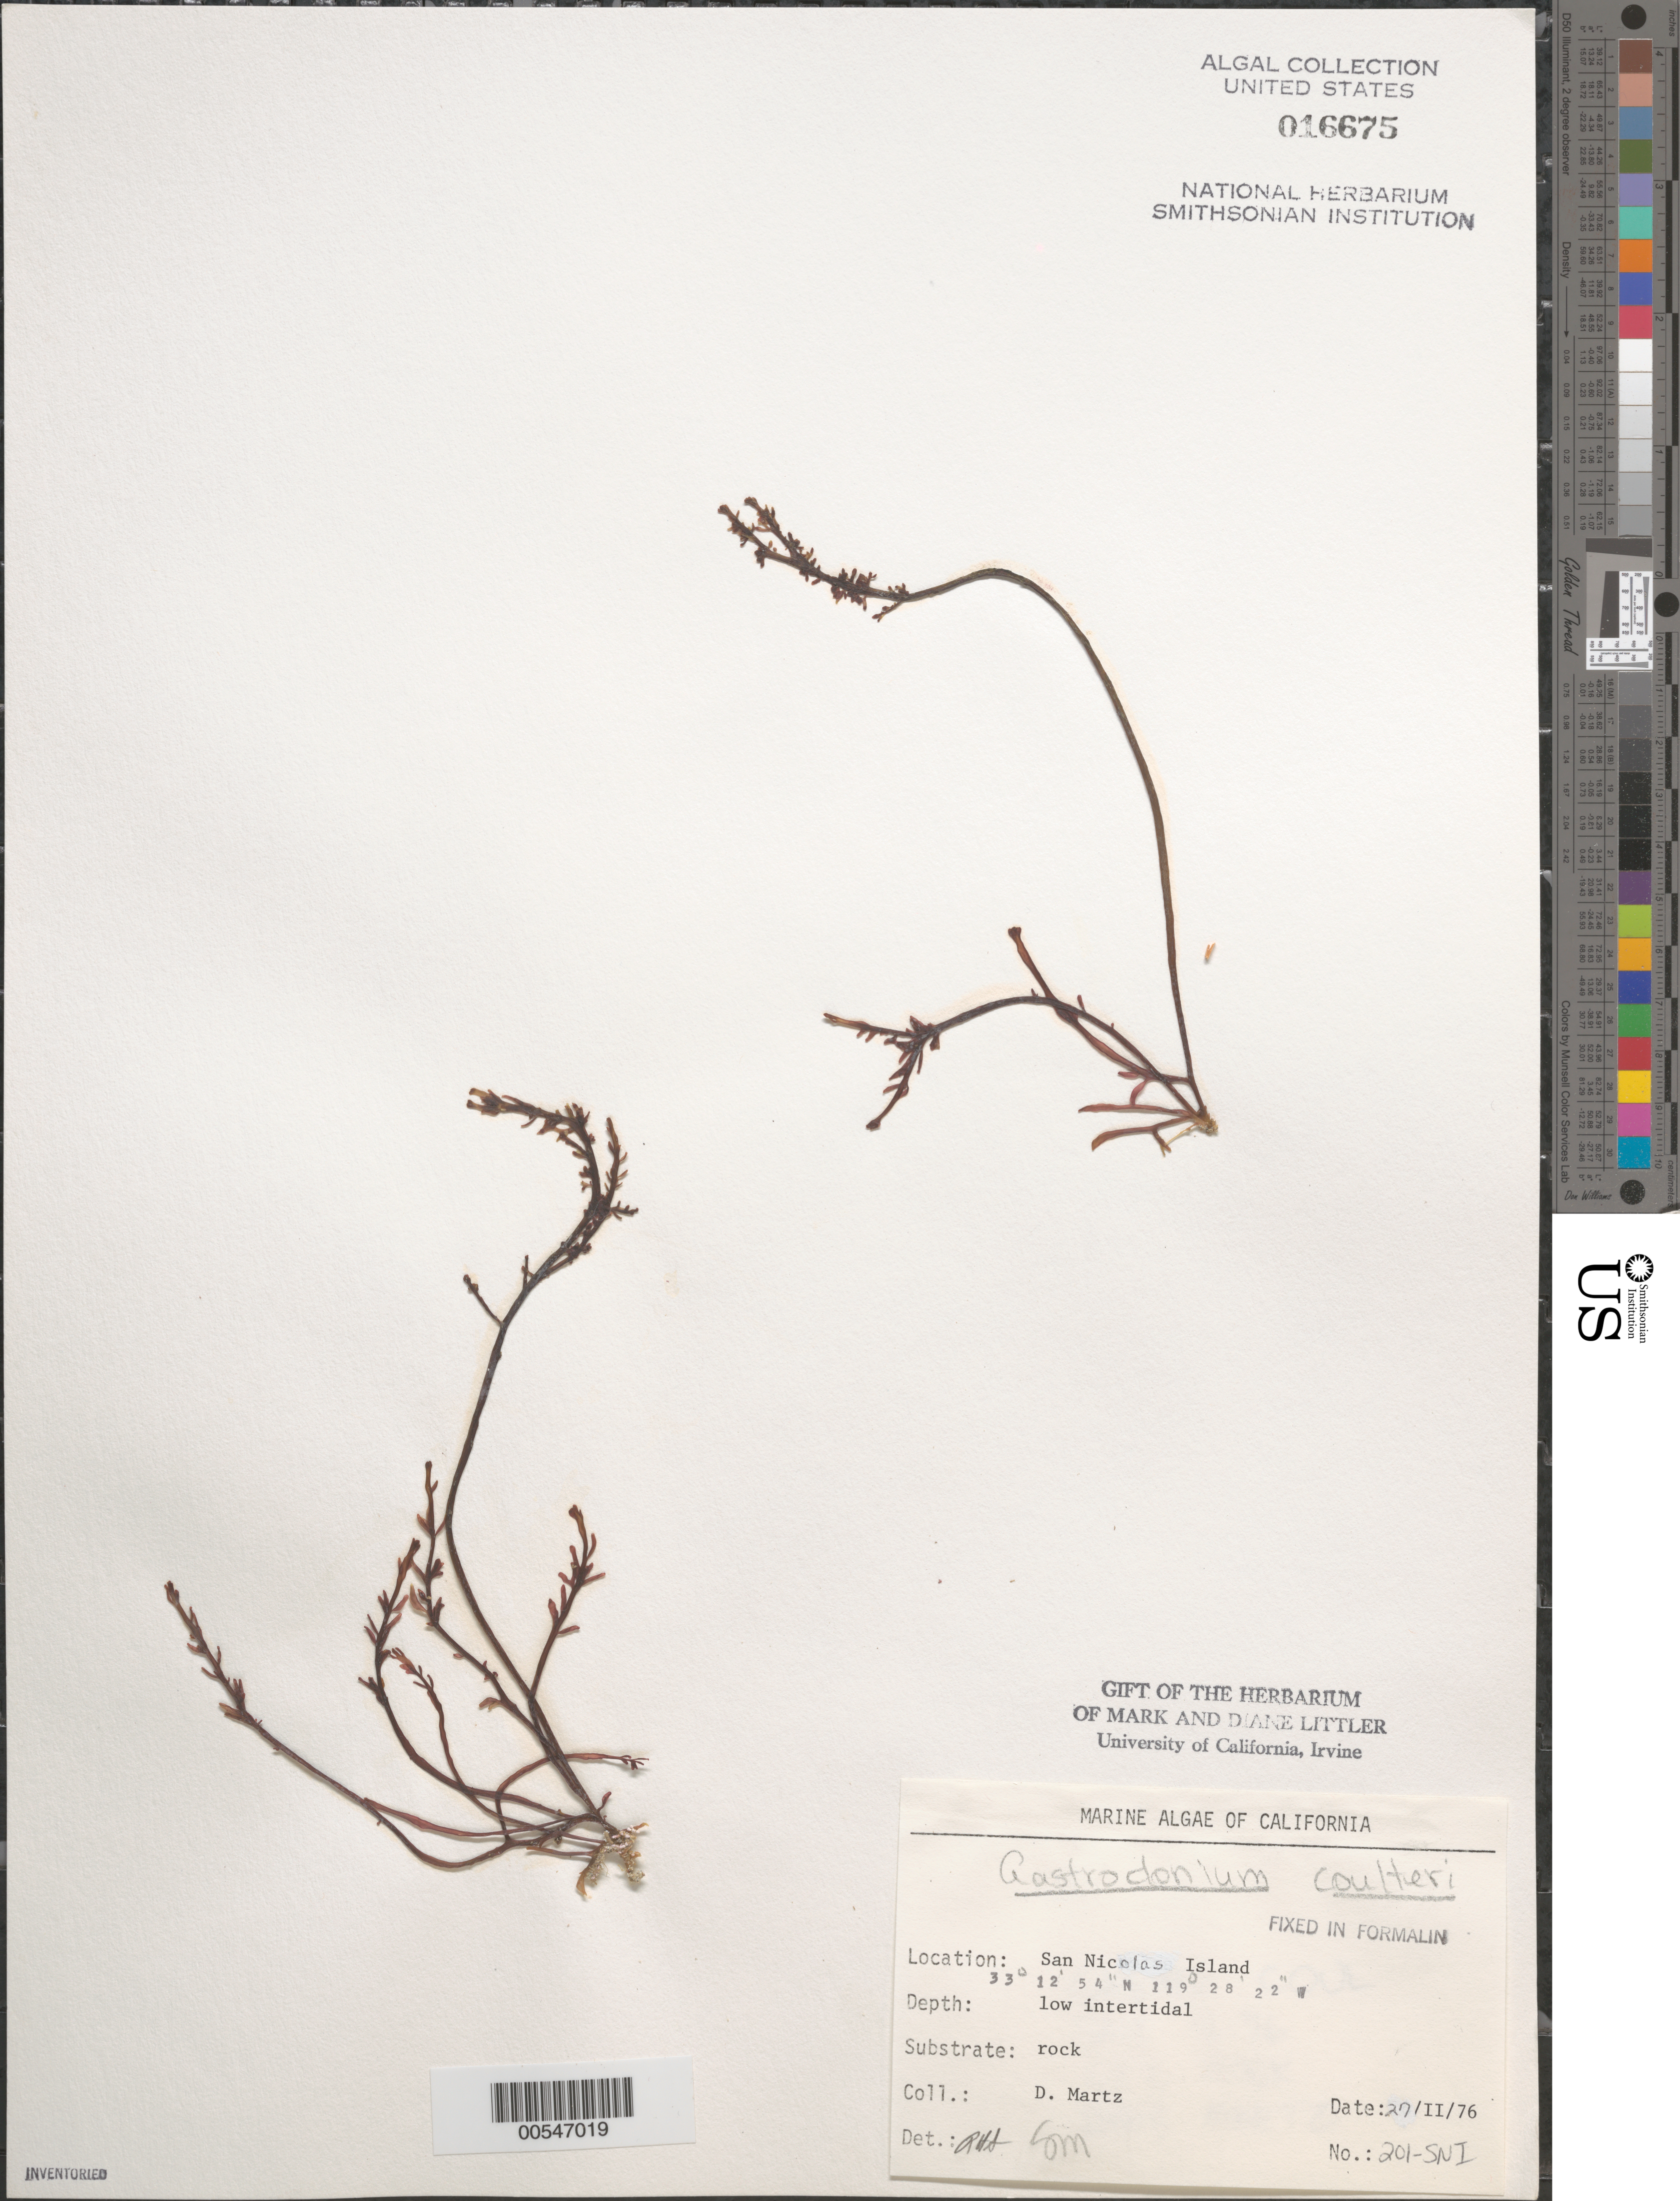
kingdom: Plantae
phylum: Rhodophyta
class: Florideophyceae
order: Rhodymeniales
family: Champiaceae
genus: Neogastroclonium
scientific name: Neogastroclonium subarticulatum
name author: (Turner) L. Le Gall et al.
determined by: Algae name updating Project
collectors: D. Martz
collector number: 201-sni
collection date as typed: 27 Feb 1976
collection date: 1976-02-27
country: United States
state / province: California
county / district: Ventura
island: San Nicolas Island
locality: Dutch Harbor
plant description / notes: BLM-SOCALBIGHT Rocky Intertidal Survey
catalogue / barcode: US 16675